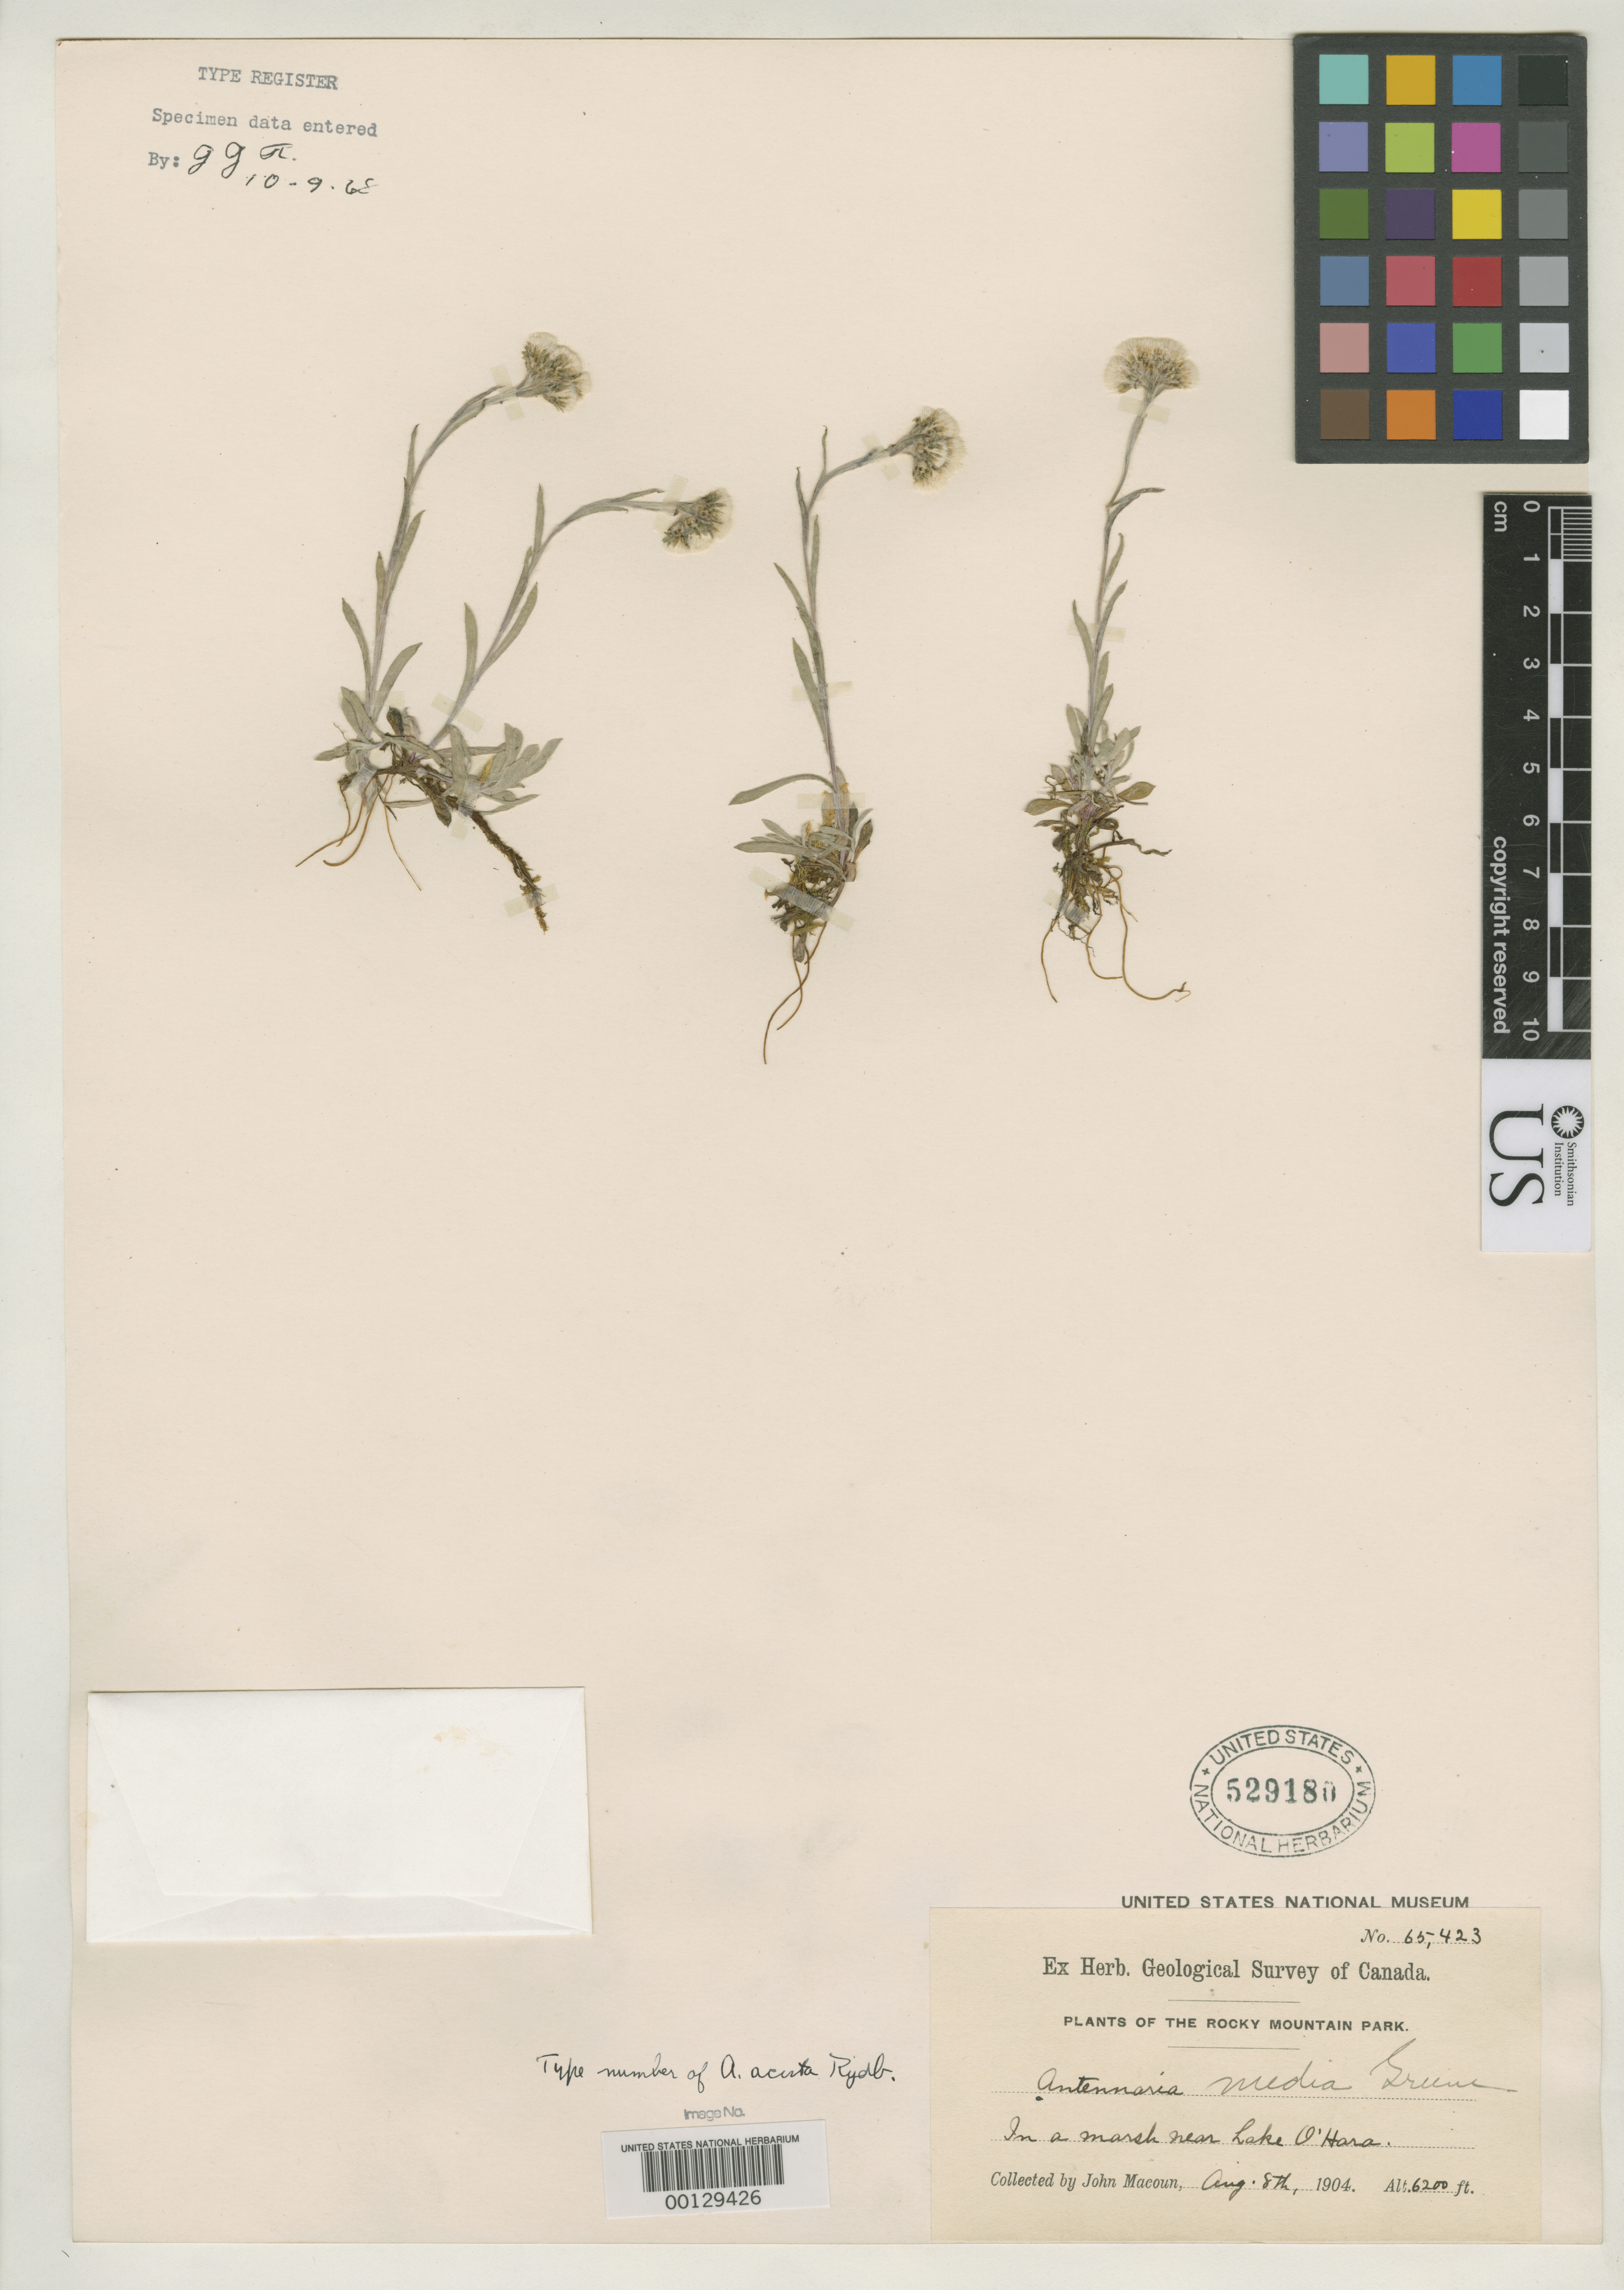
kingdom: Plantae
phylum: Tracheophyta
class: Magnoliopsida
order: Asterales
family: Asteraceae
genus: Antennaria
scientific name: Antennaria acuta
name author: Rydb.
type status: Isotype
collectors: J. Macoun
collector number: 65423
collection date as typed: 08 Aug 1904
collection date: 1904-08-08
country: Canada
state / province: British Columbia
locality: Rocky Mt. Park, near Lake O'Hara.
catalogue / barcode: US 529180